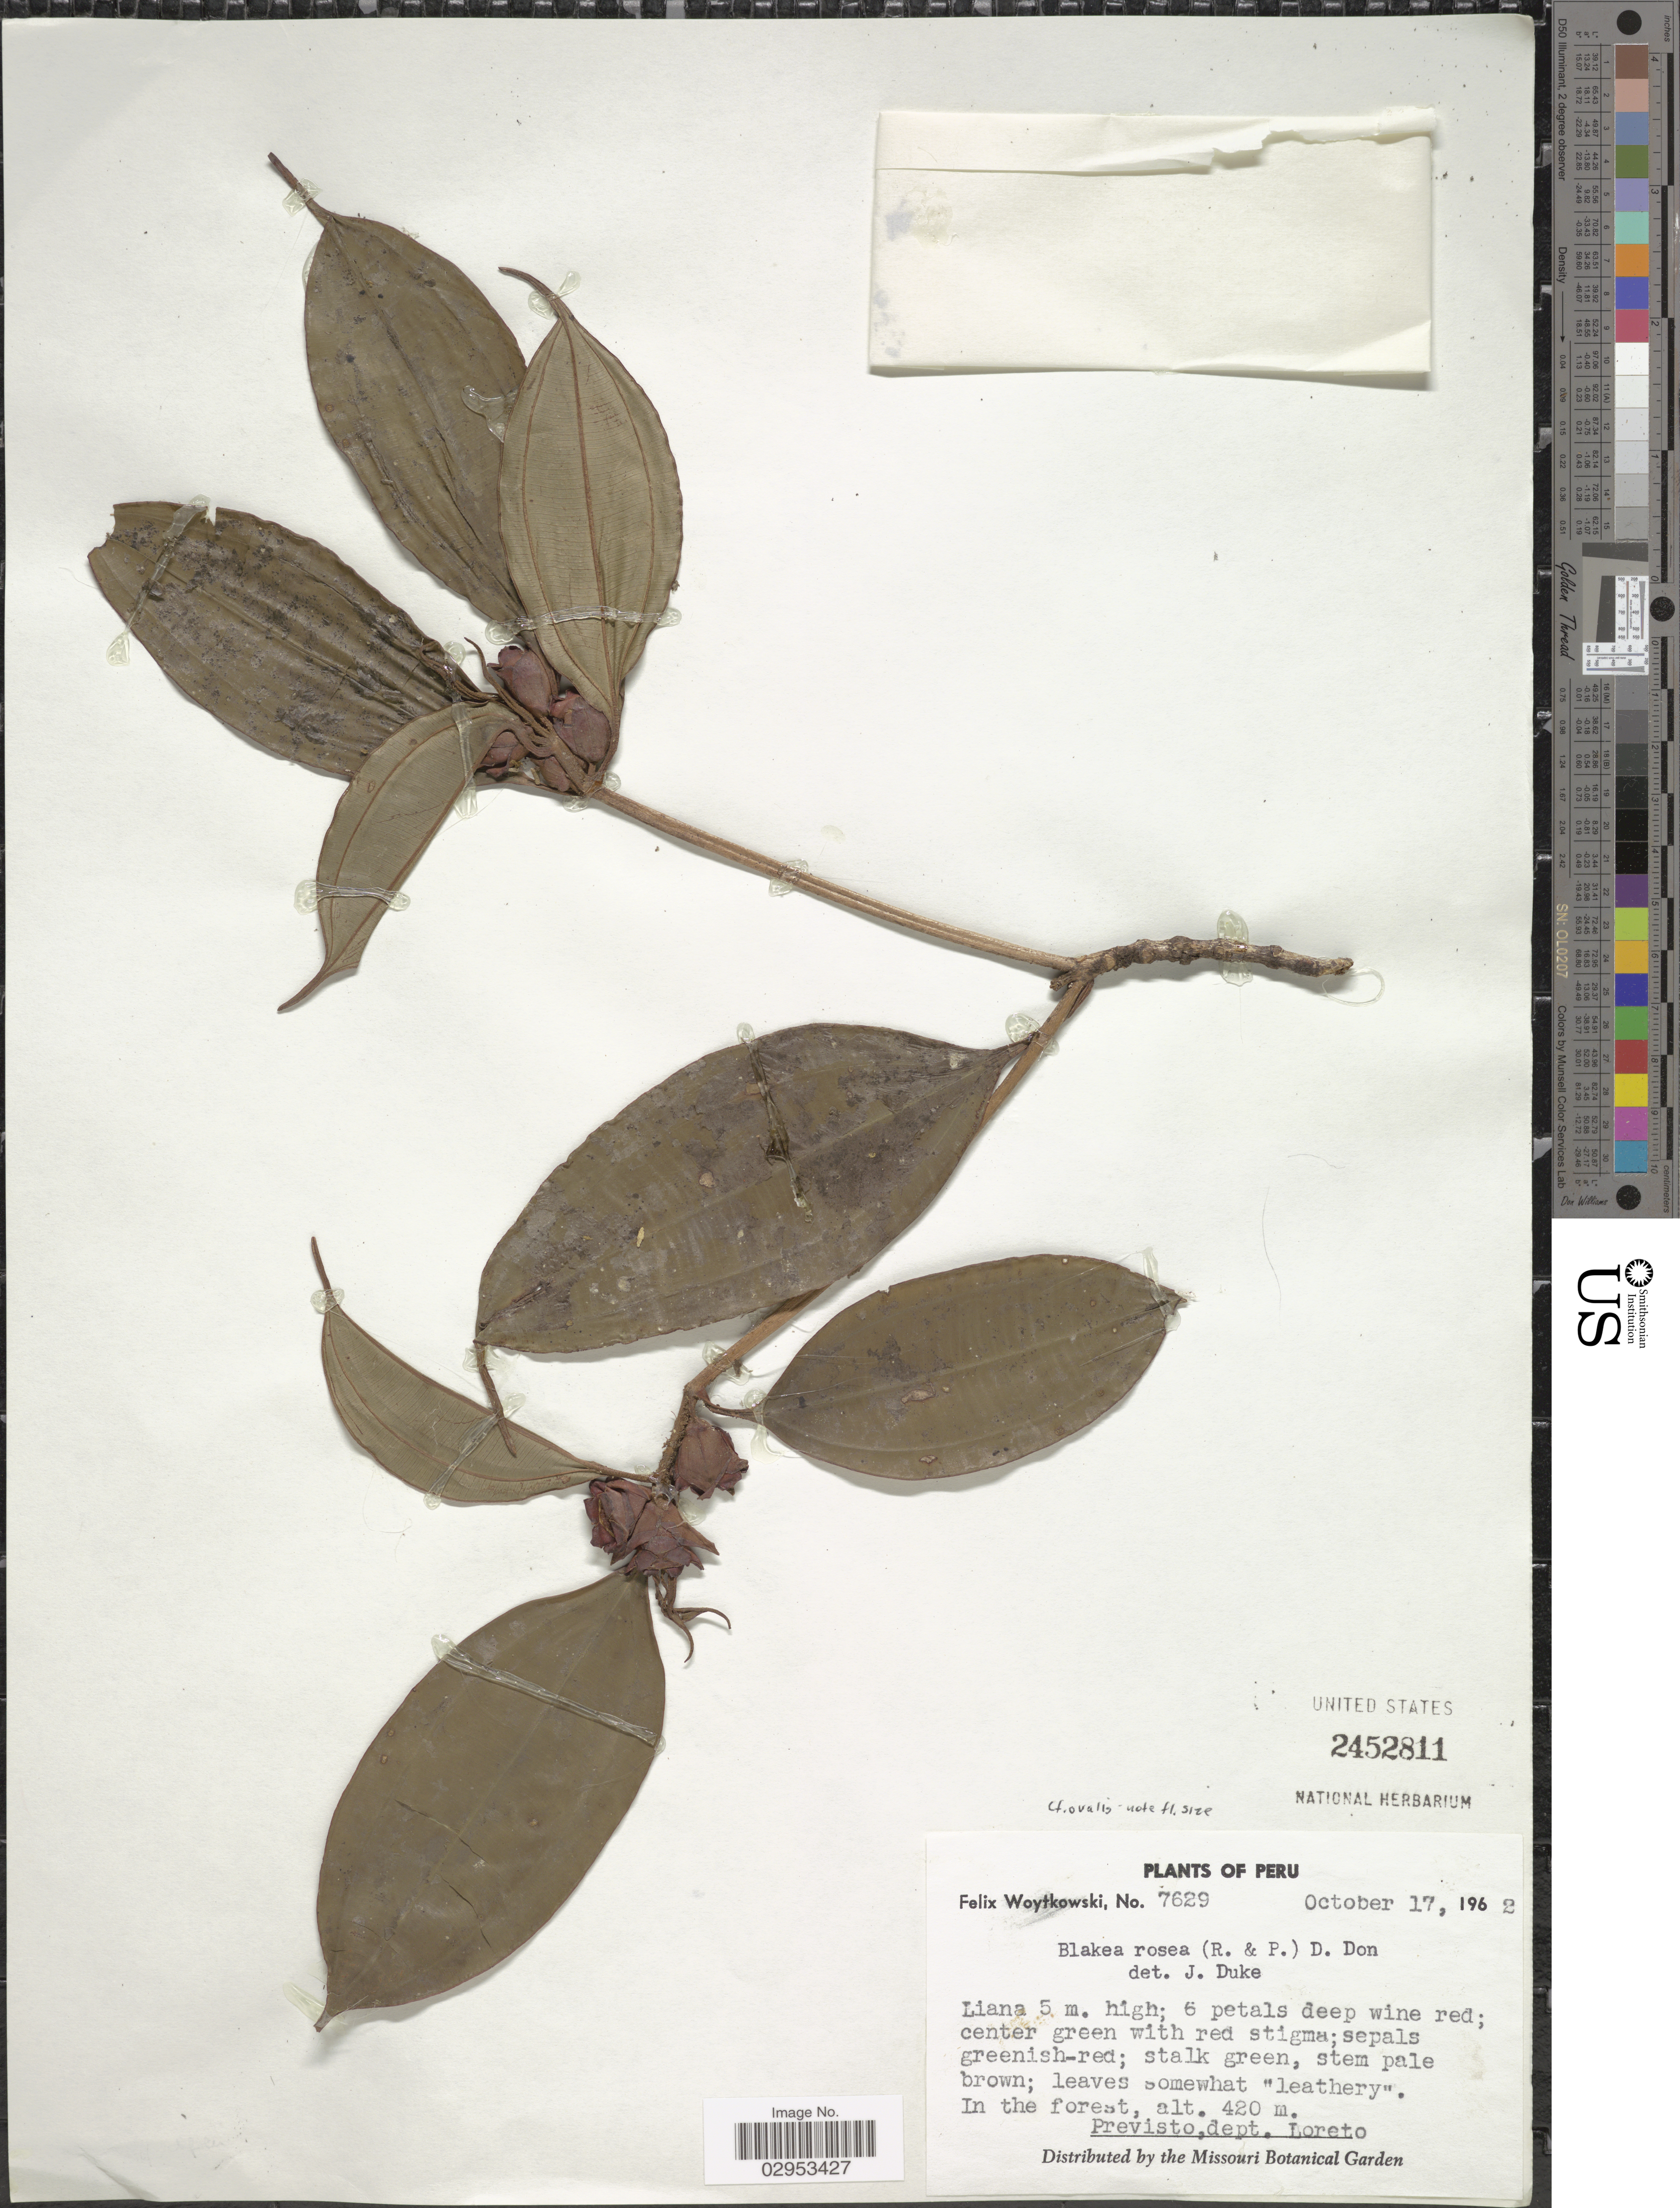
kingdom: Plantae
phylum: Tracheophyta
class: Magnoliopsida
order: Myrtales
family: Melastomataceae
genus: Blakea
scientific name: Blakea rosea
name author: D. Don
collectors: F. Woytkowski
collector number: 7629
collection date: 1962-10-17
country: Peru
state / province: Loreto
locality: Previsto, dept. Loreto.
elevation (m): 420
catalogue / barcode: US 2452811